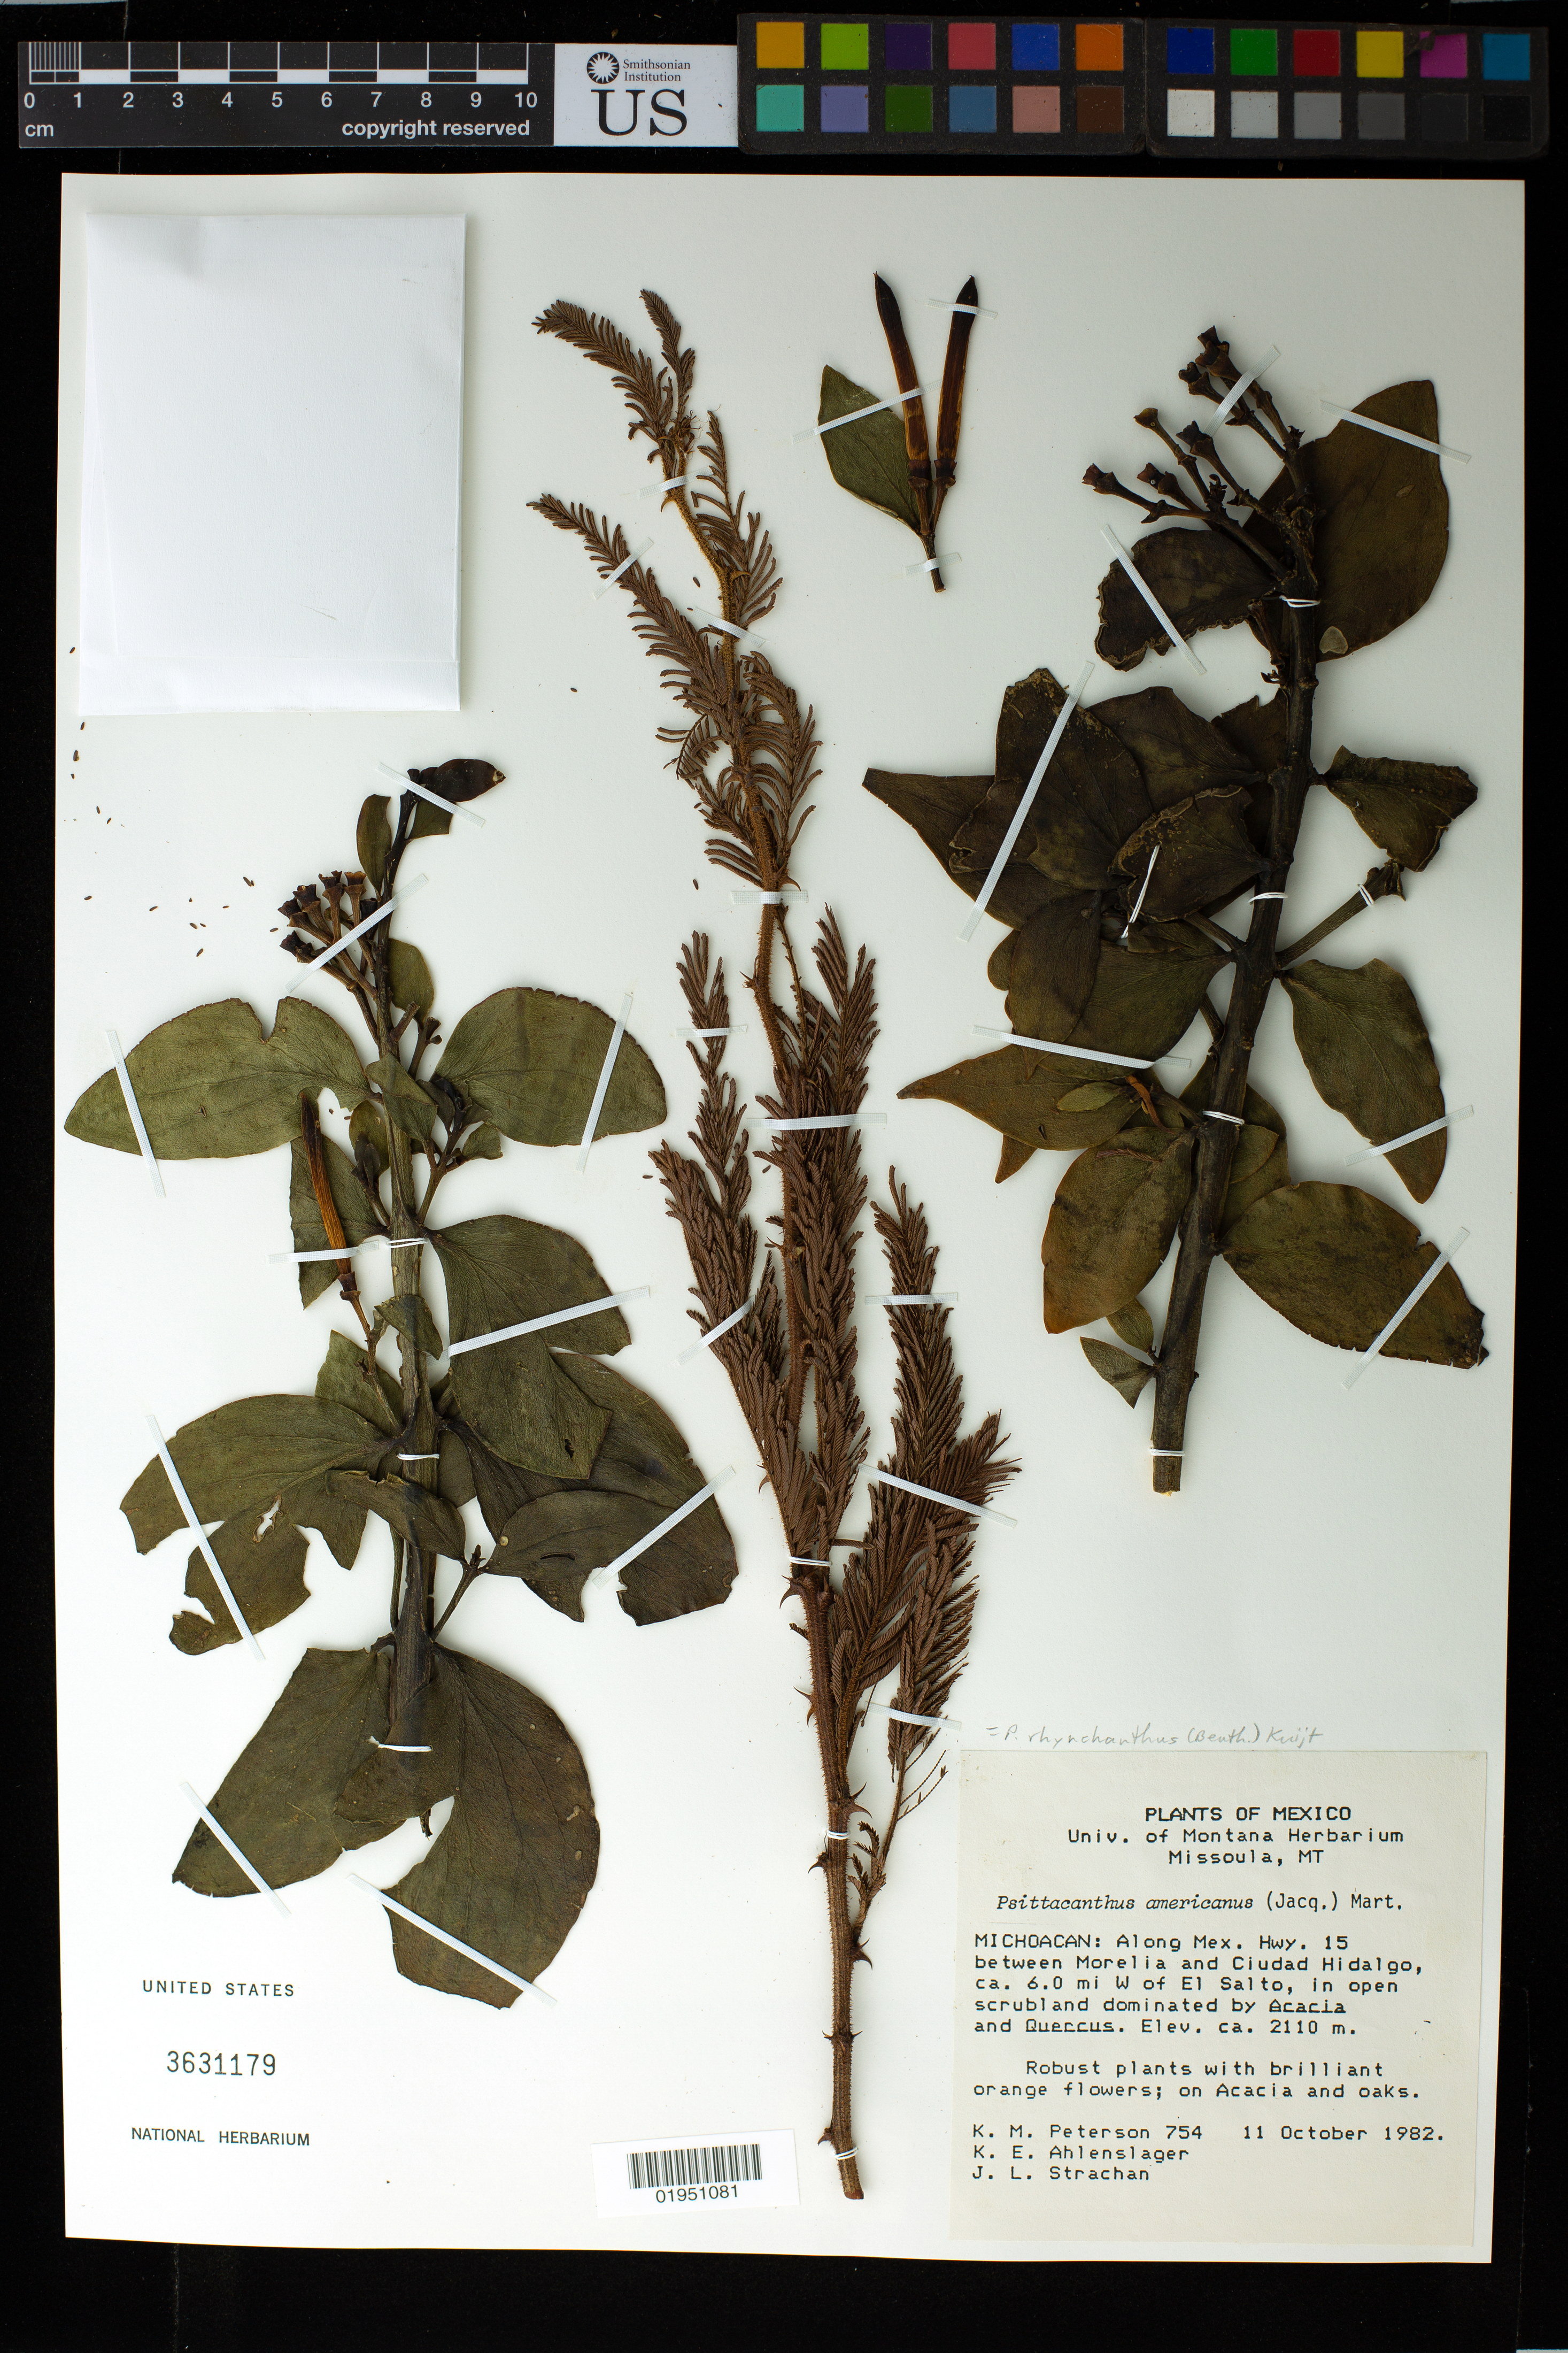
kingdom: Plantae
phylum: Tracheophyta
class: Magnoliopsida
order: Santalales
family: Loranthaceae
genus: Psittacanthus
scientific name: Psittacanthus rhynchanthus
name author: (Benth.) Kuijt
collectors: K. Peterson, J. Strachan & K. Ahlenslager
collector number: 754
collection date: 1982-10-11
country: Mexico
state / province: Michoacán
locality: Along Mexico Highway 15 between Morelia and Cuidad Hidalgo, 6.0 mi W of El Saltoarea.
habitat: in open scrubland dominated by Acacia and Quercus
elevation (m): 2110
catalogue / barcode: US 3631179